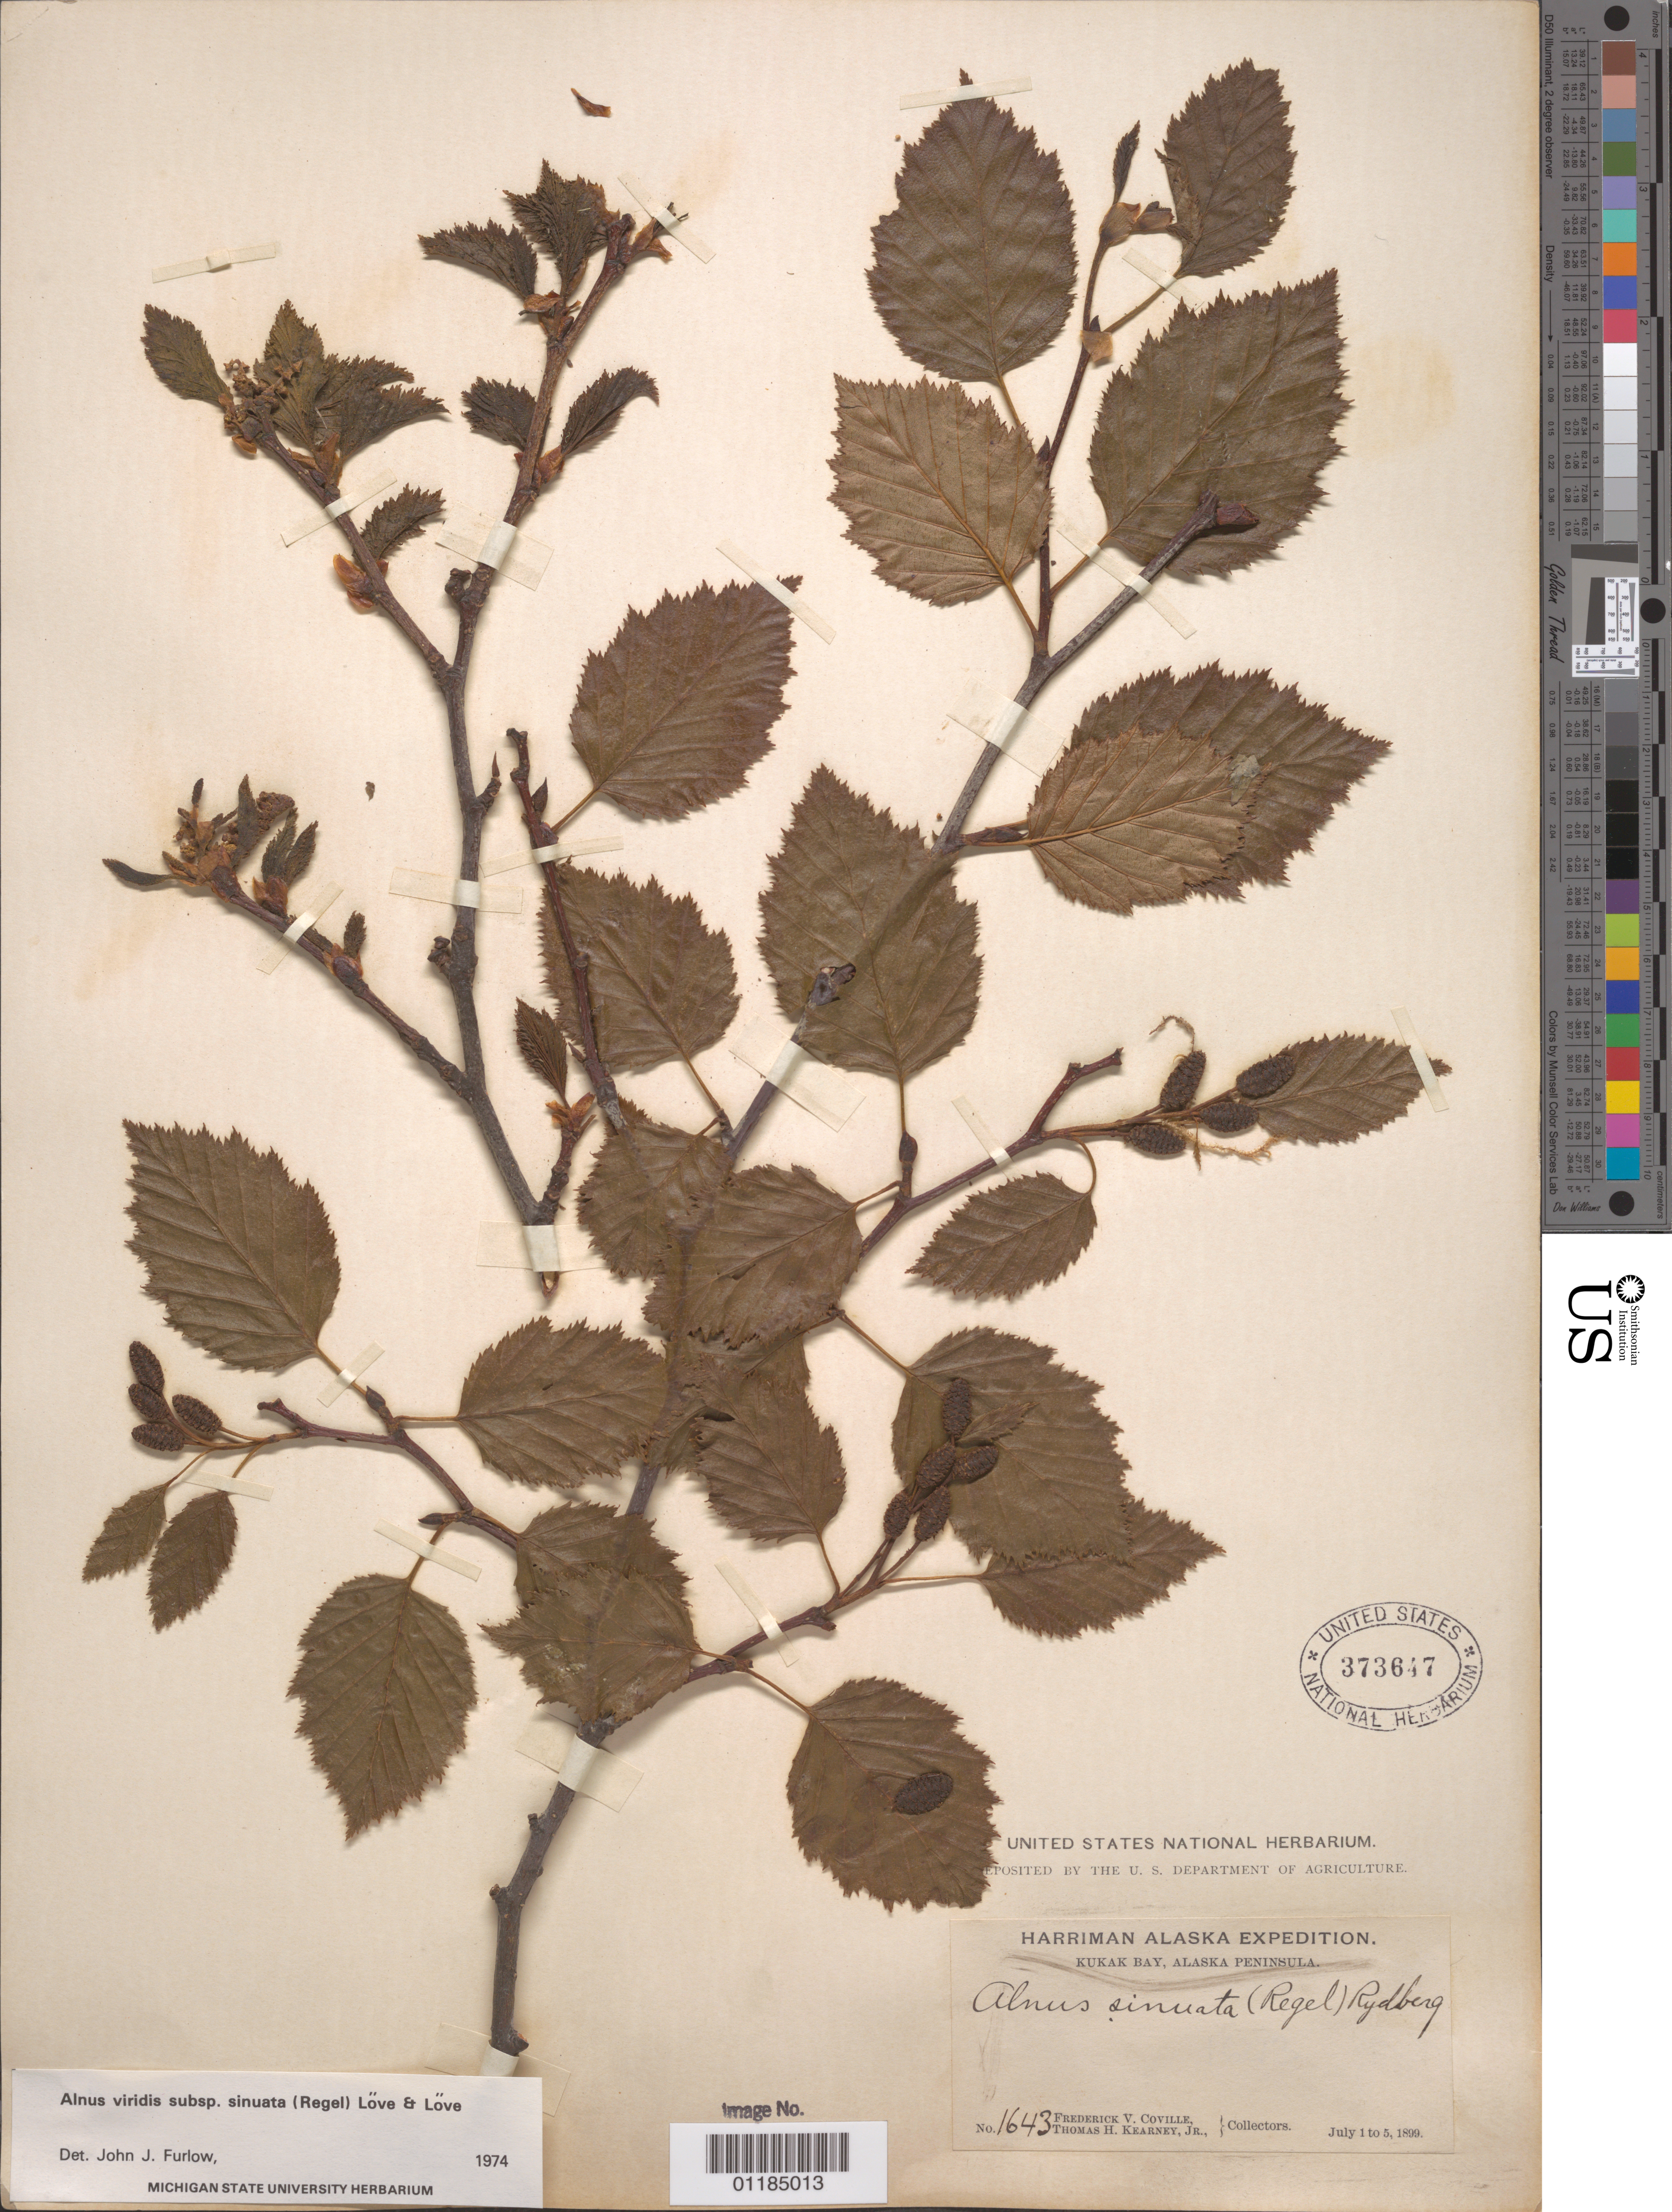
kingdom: Plantae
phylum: Tracheophyta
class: Magnoliopsida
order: Fagales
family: Betulaceae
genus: Alnus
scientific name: Alnus viridis subsp. sinuata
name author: Regel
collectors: F. V. Coville & T. H. Kearney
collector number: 1643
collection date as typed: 01 Jul 1899 to 05 Jul 1899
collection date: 1899-07-01/1899-07-05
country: United States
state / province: Alaska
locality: Kukak Bay, Alaska Peninsula.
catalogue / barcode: US 373647